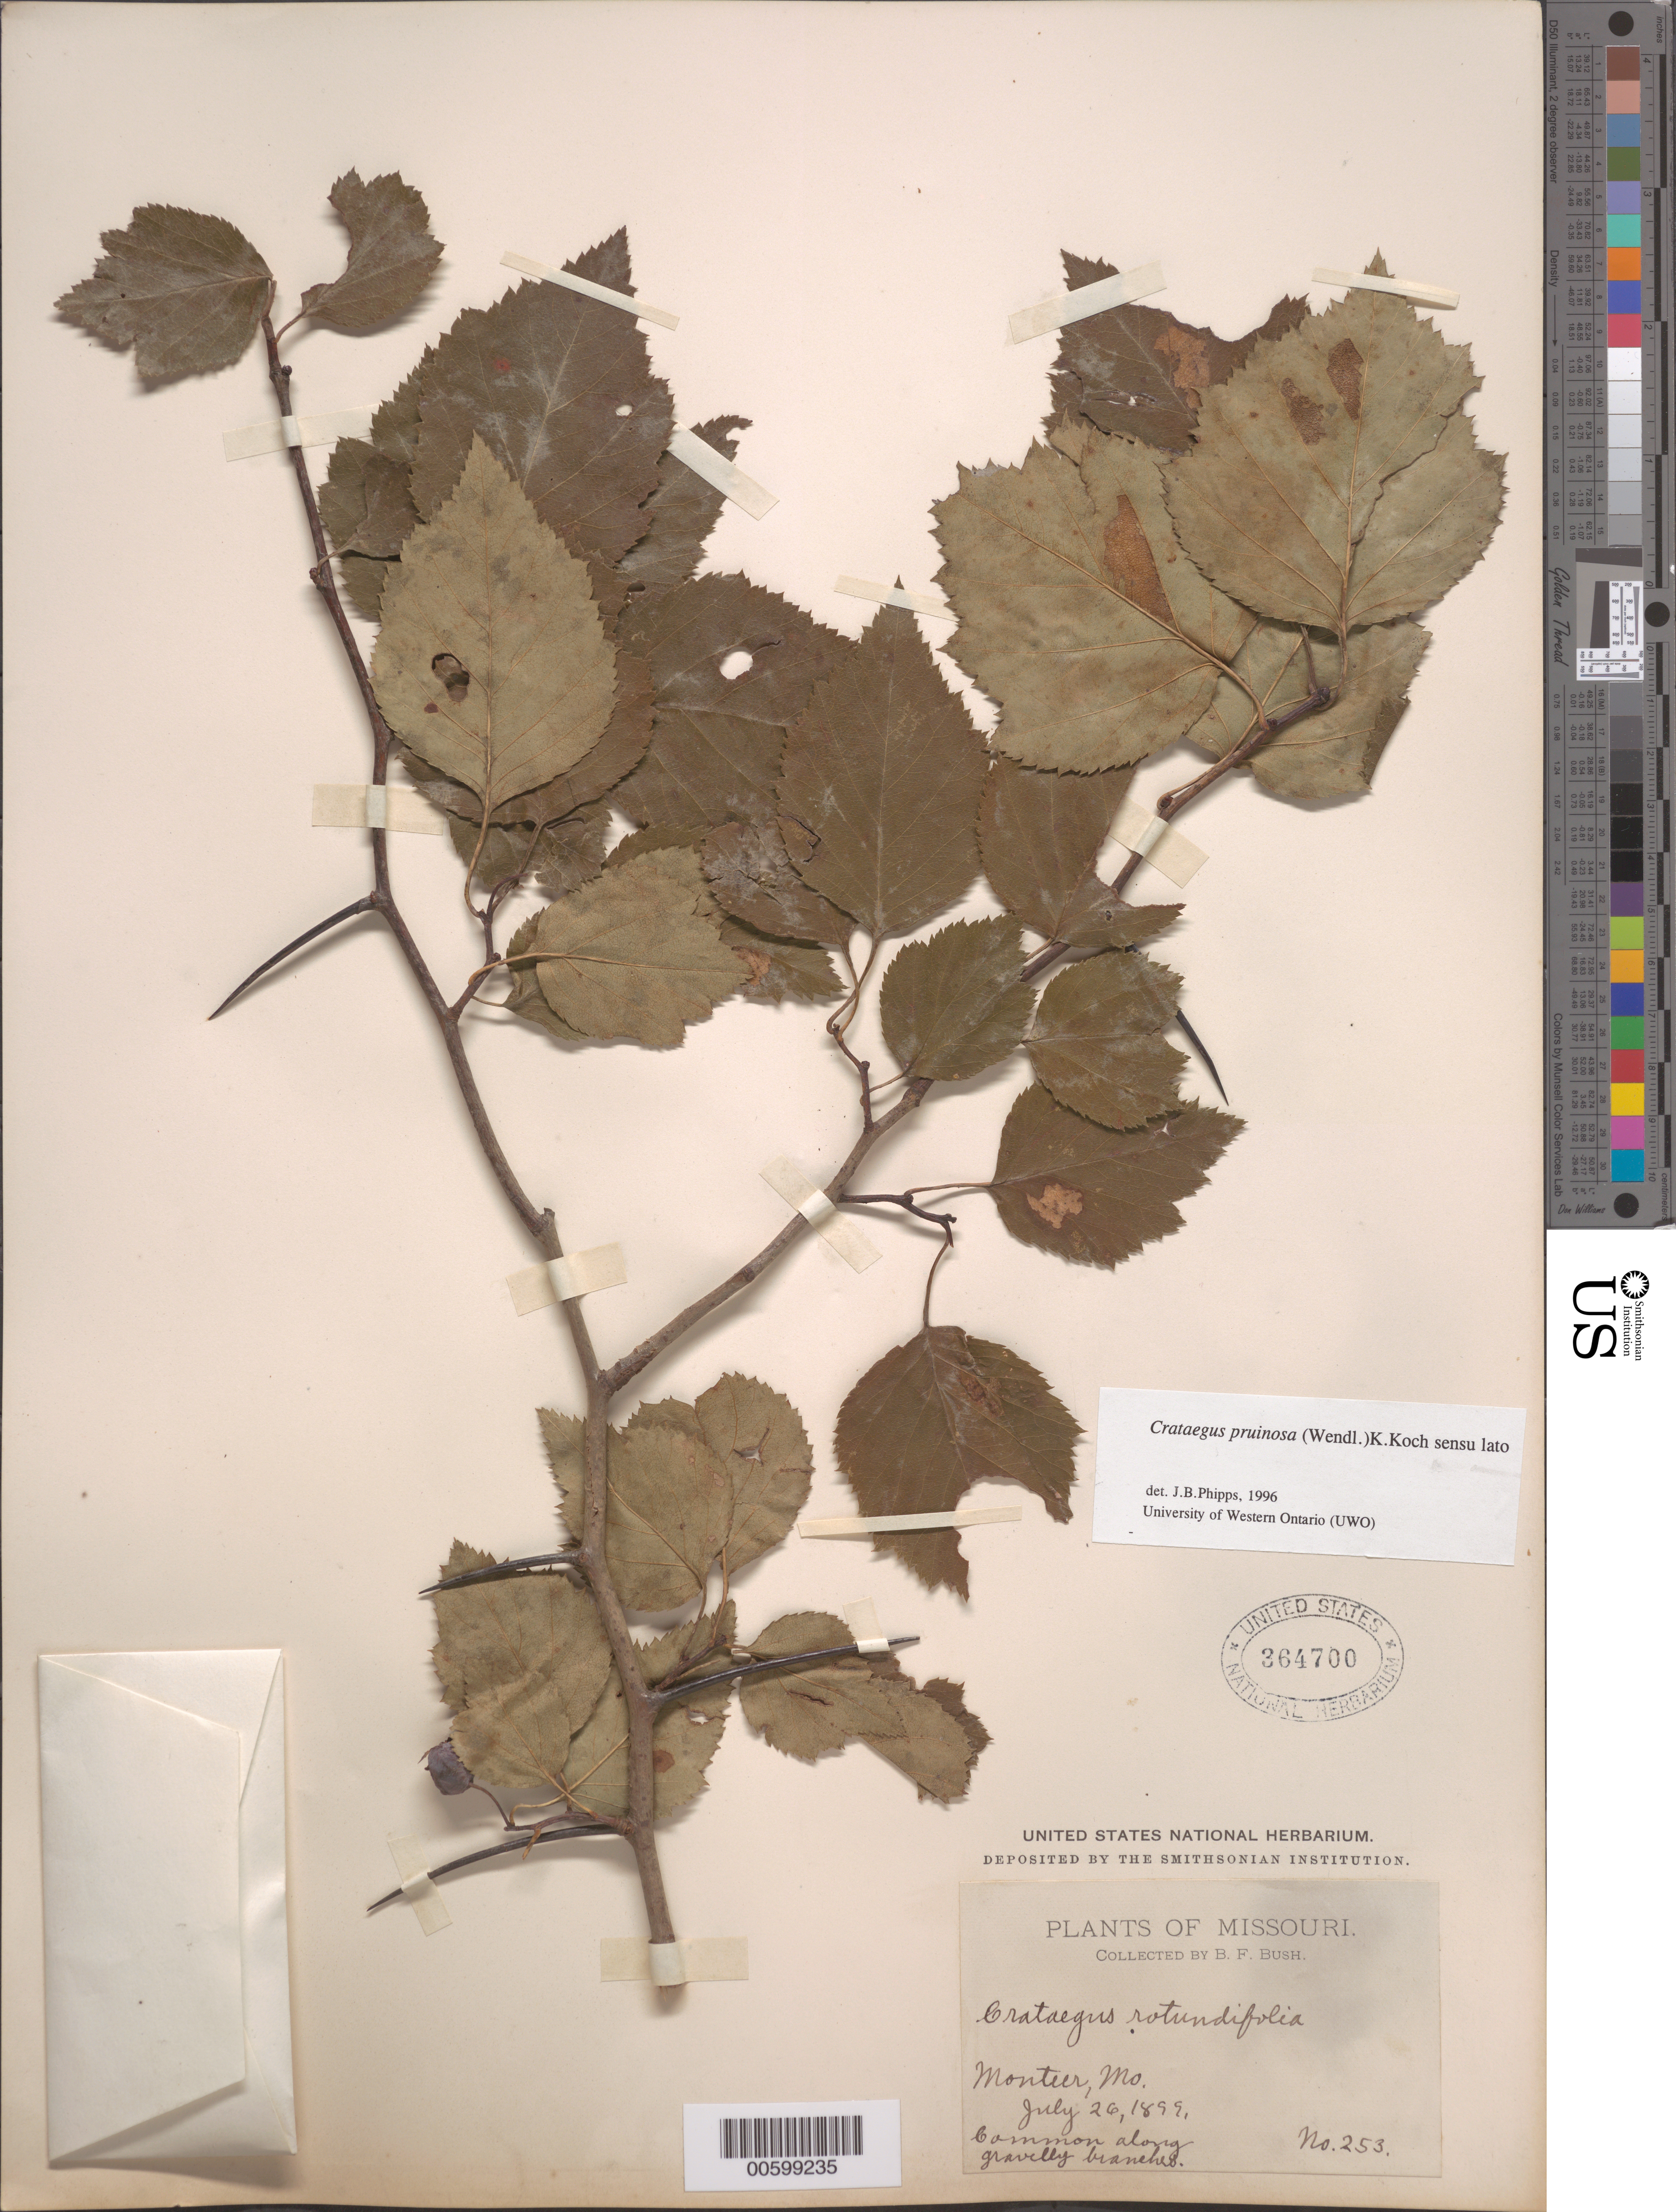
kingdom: Plantae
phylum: Tracheophyta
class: Magnoliopsida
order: Rosales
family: Rosaceae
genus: Crataegus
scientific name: Crataegus pruinosa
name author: (H.L. Wendl.) K. Koch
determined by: Phipps, James B., (UWO), University of Western Ontario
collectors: B. F. Bush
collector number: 253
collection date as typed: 26 Jul 1899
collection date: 1899-07-26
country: United States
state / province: Missouri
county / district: Shannon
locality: Monteer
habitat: along gravelly banks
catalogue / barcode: US 364700